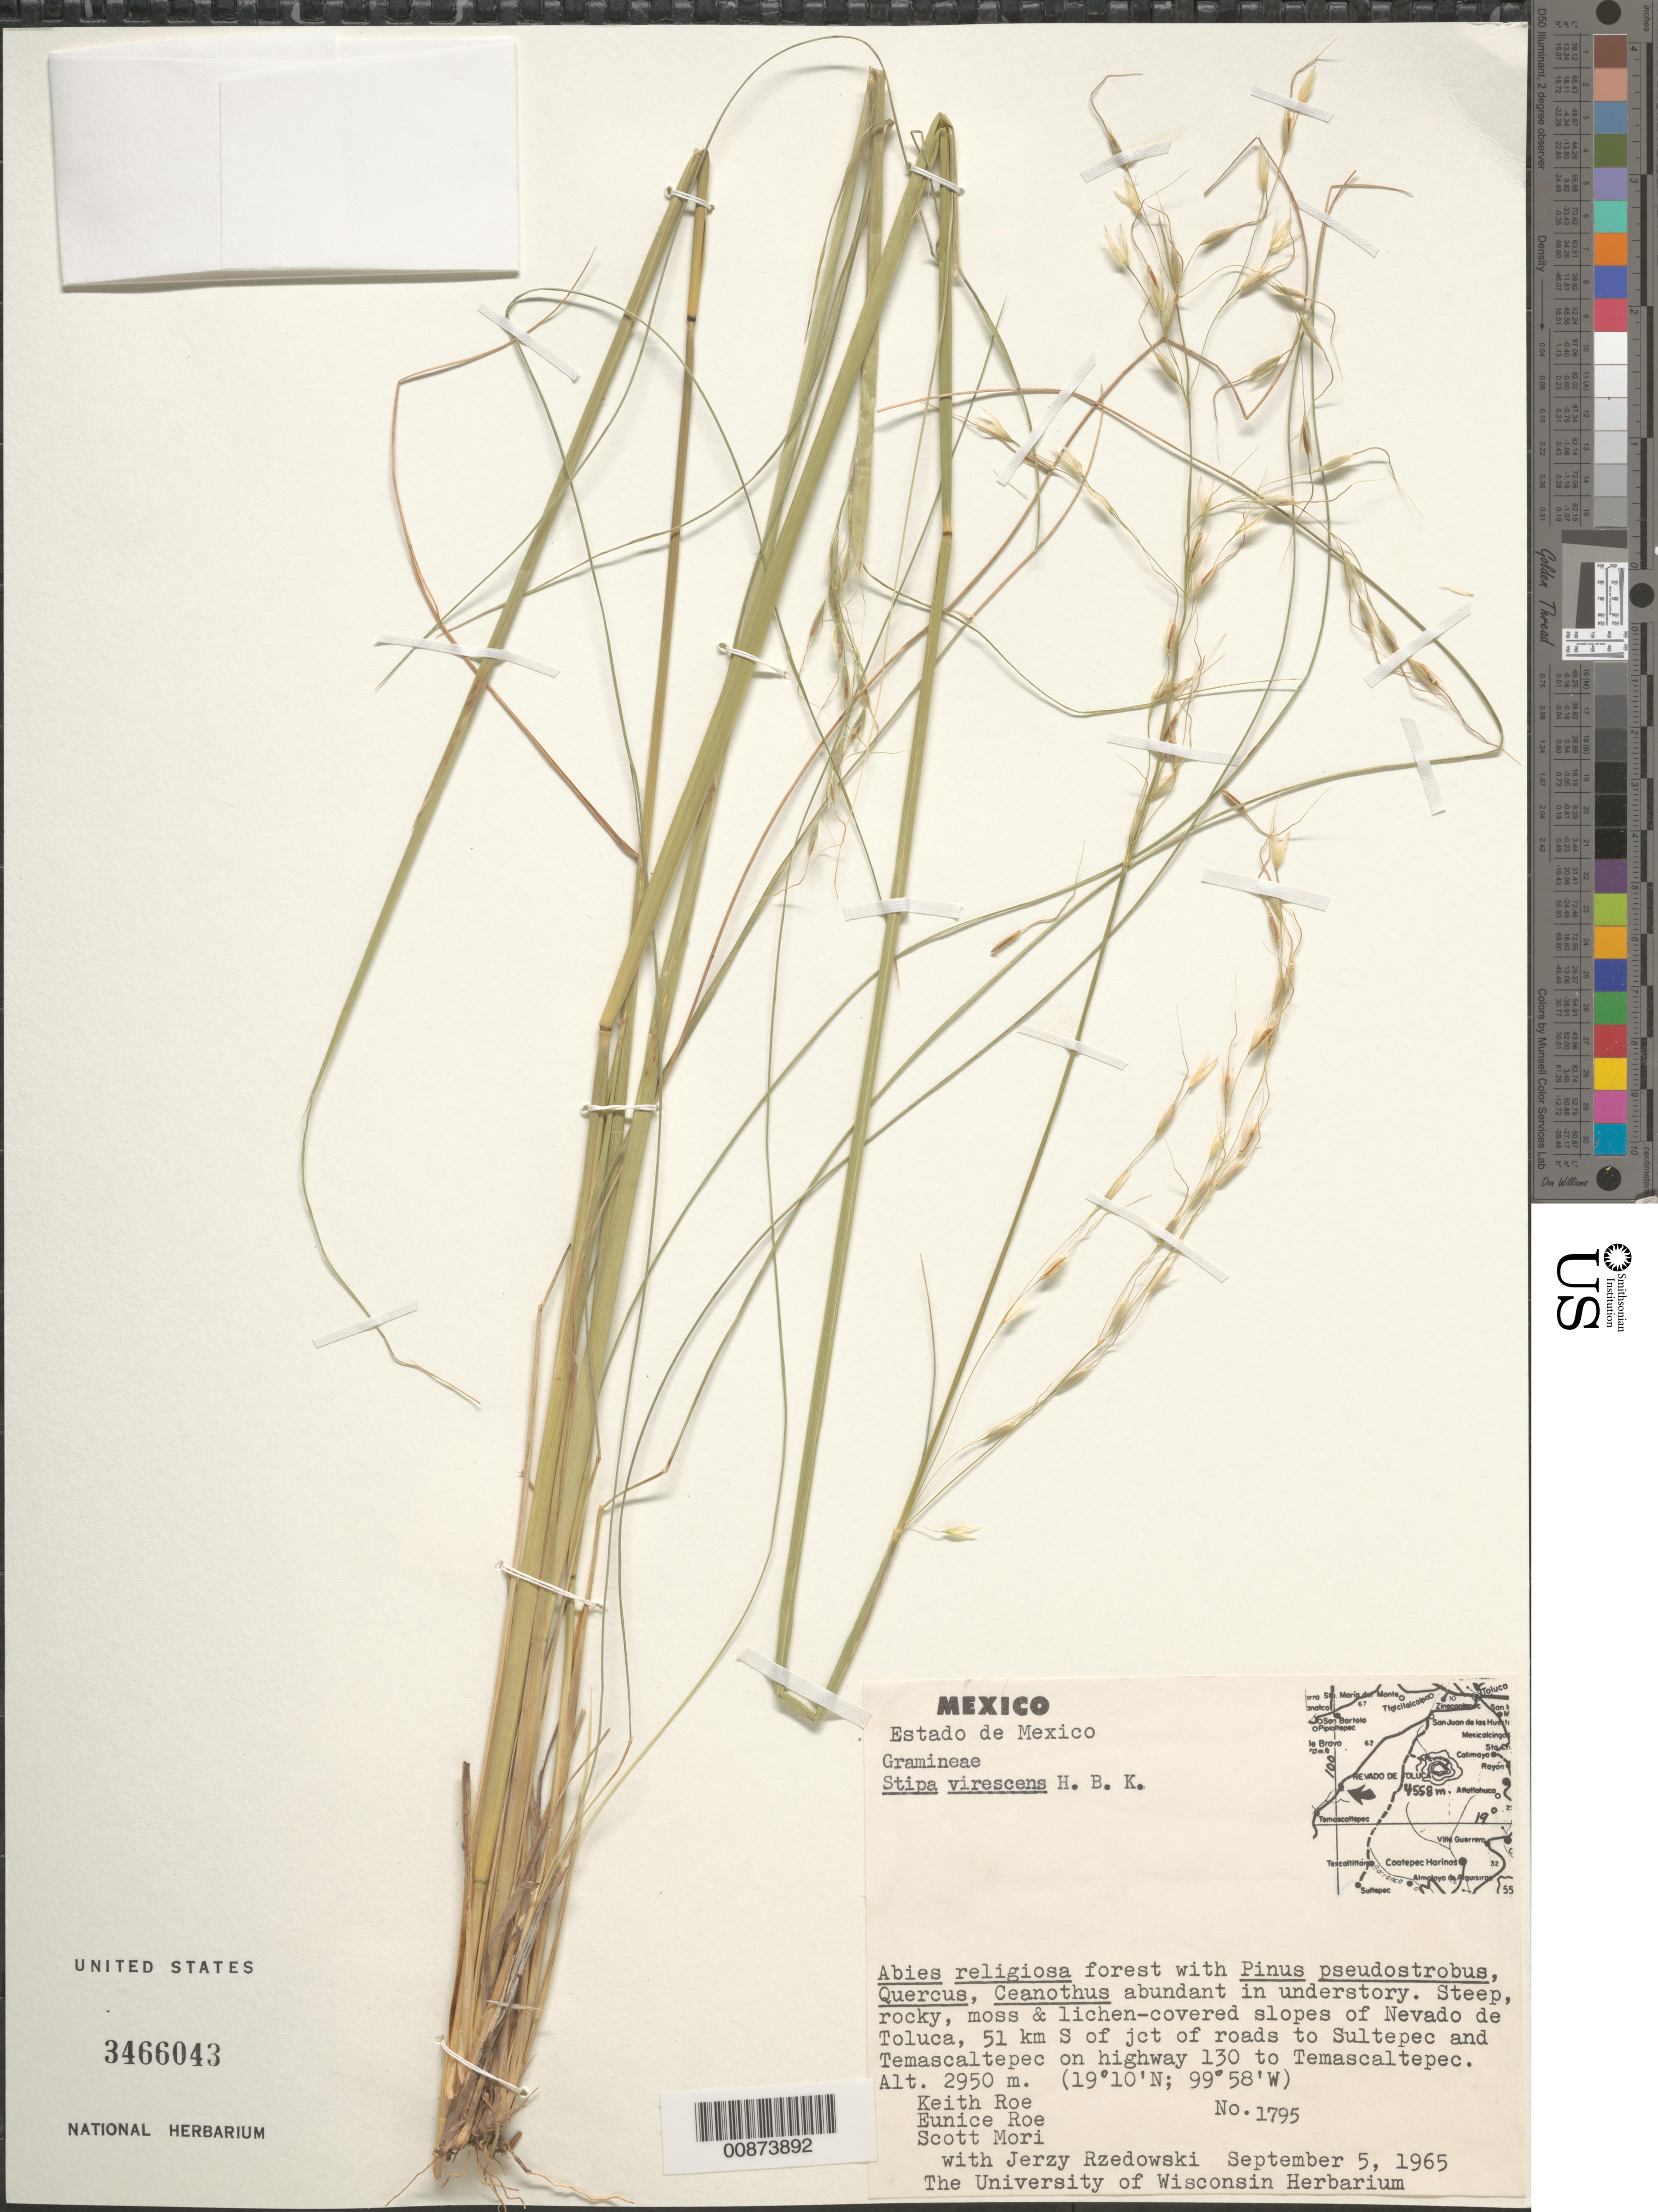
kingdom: Plantae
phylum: Tracheophyta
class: Liliopsida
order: Poales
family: Poaceae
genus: Stipa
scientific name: Stipa virescens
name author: Kunth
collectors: K. E. Roe, E. Roe, S. Mori & J. Rzedowski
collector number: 1795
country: Mexico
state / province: México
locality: S of jct of roads to Sultepec and Temascaltepec on highway 130 to Temascaltepec.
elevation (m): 2950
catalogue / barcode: US 3466043